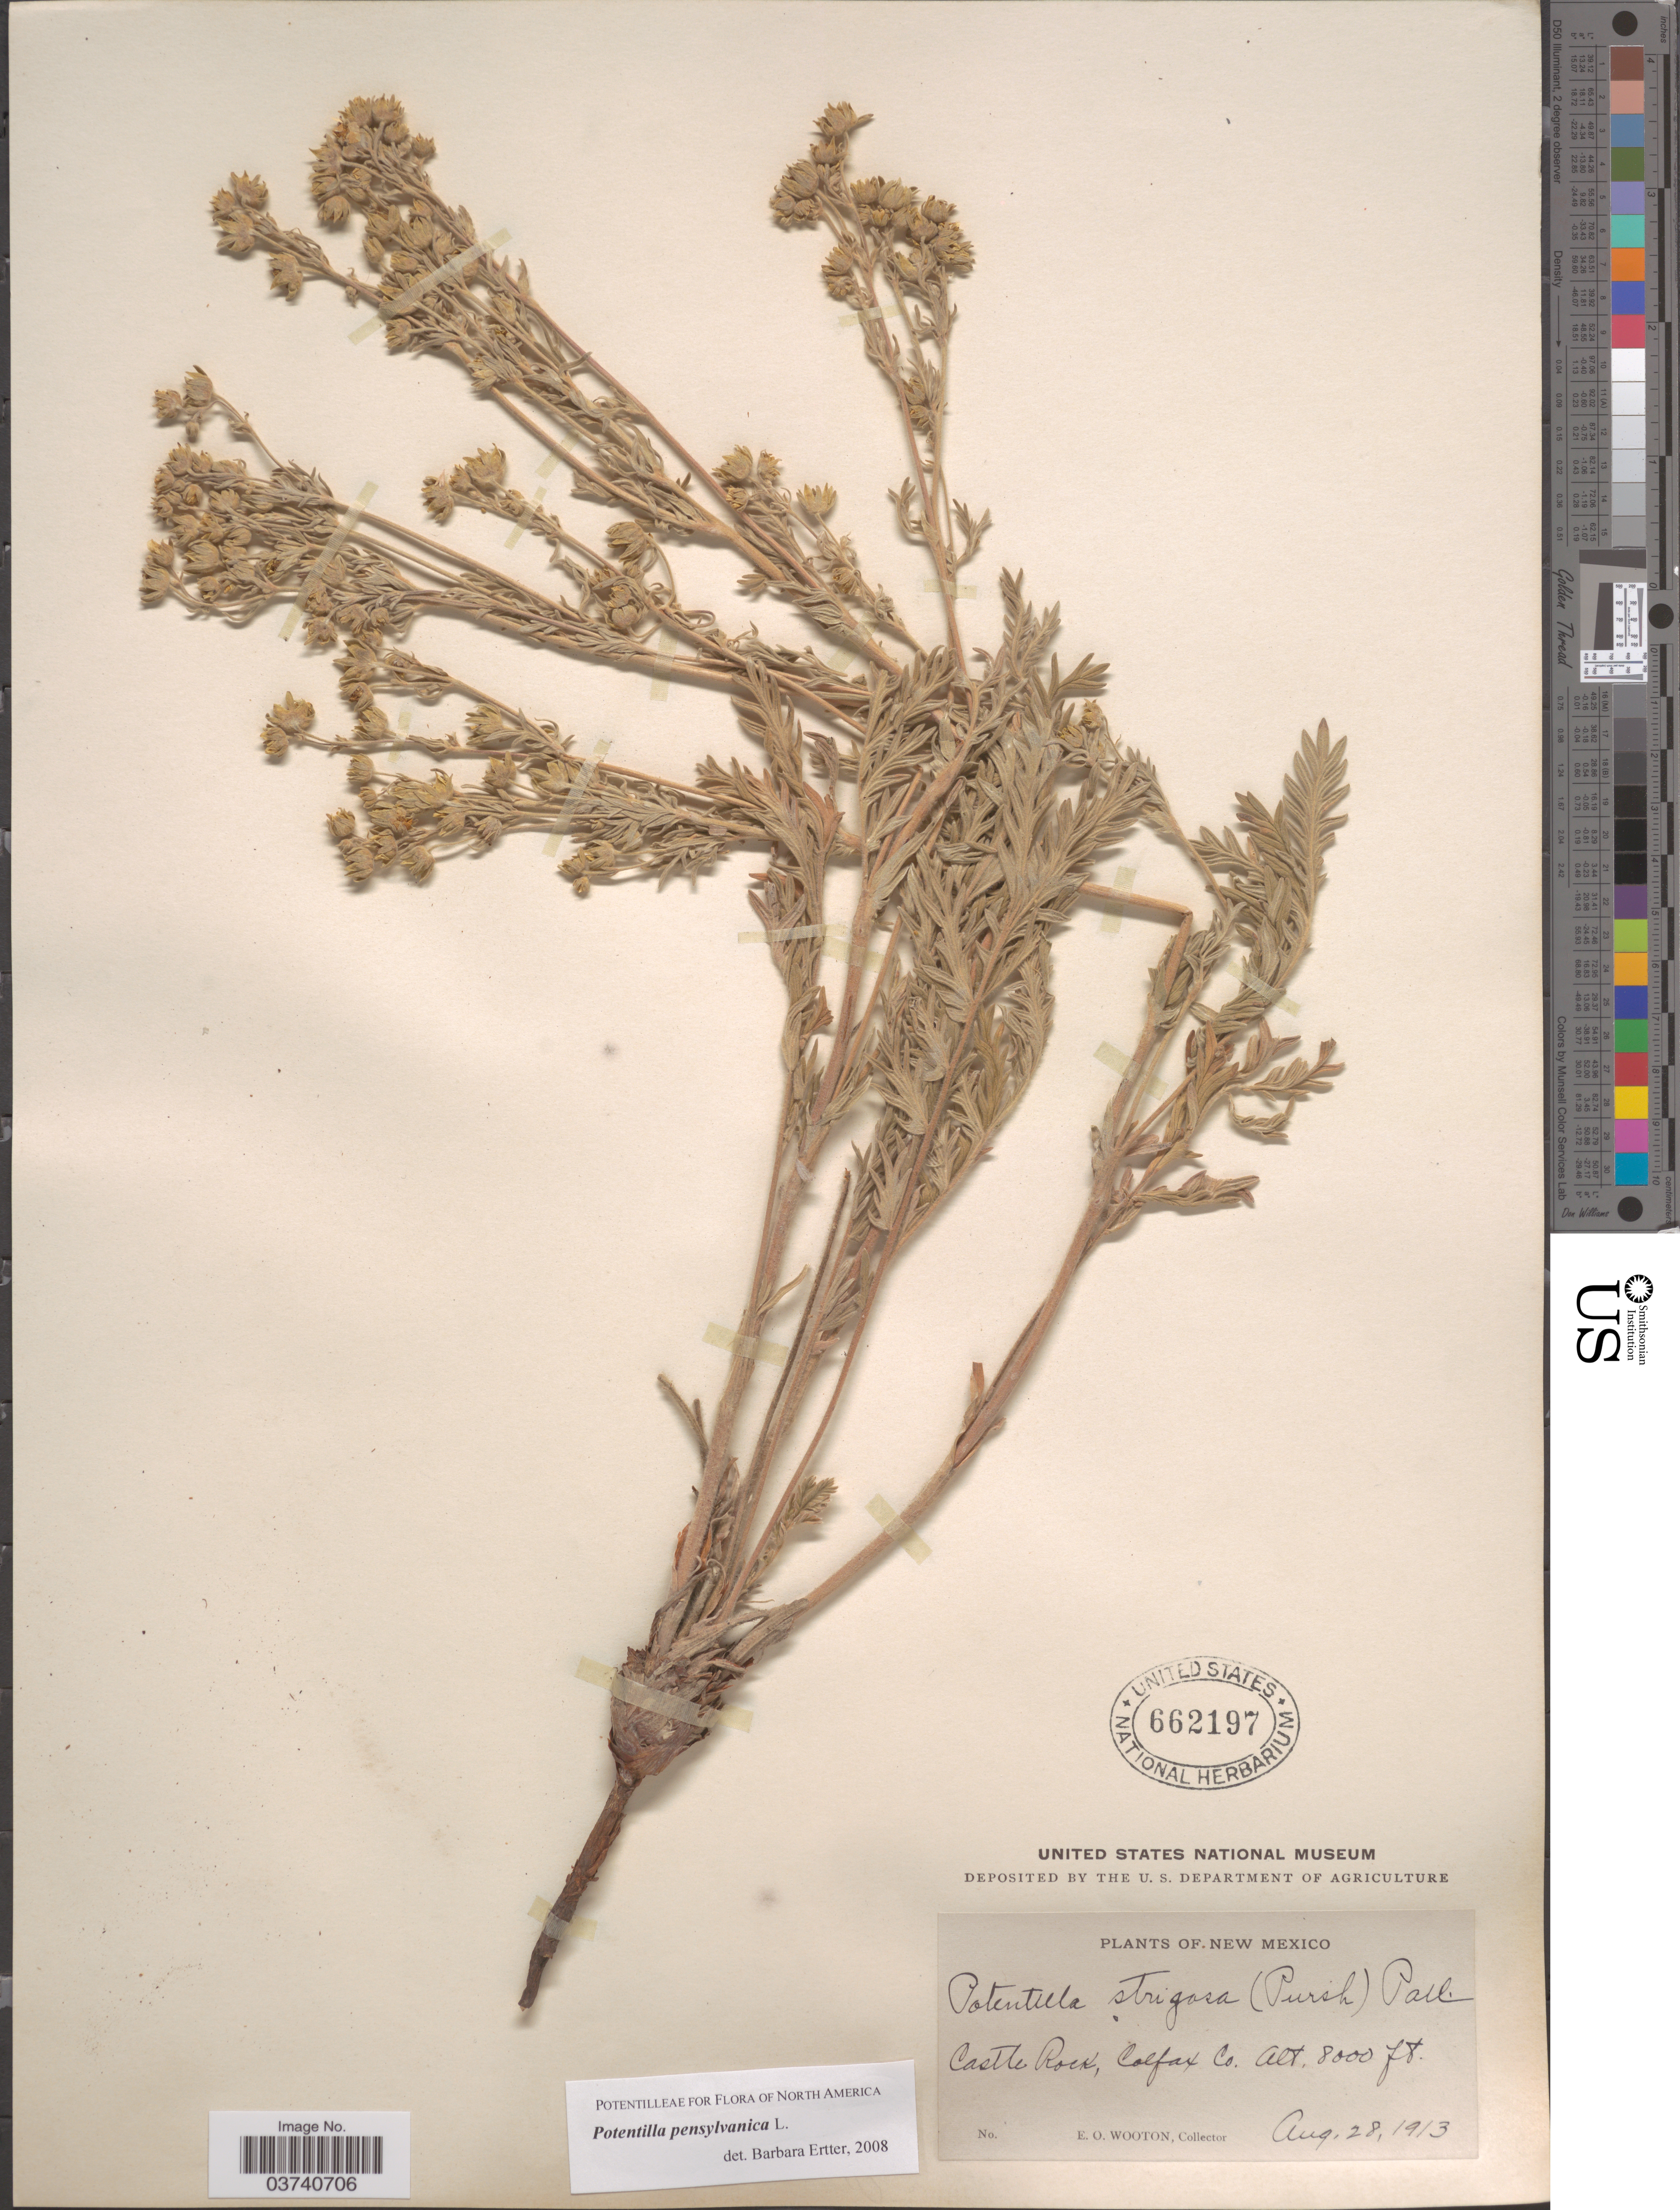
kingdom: Plantae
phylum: Tracheophyta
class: Magnoliopsida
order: Rosales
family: Rosaceae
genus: Potentilla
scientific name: Potentilla pensylvanica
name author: L.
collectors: E. O. Wooton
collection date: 1913-08-28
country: United States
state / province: New Mexico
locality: Castle Rock, Colfax Co.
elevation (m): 2438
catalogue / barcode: US 662197